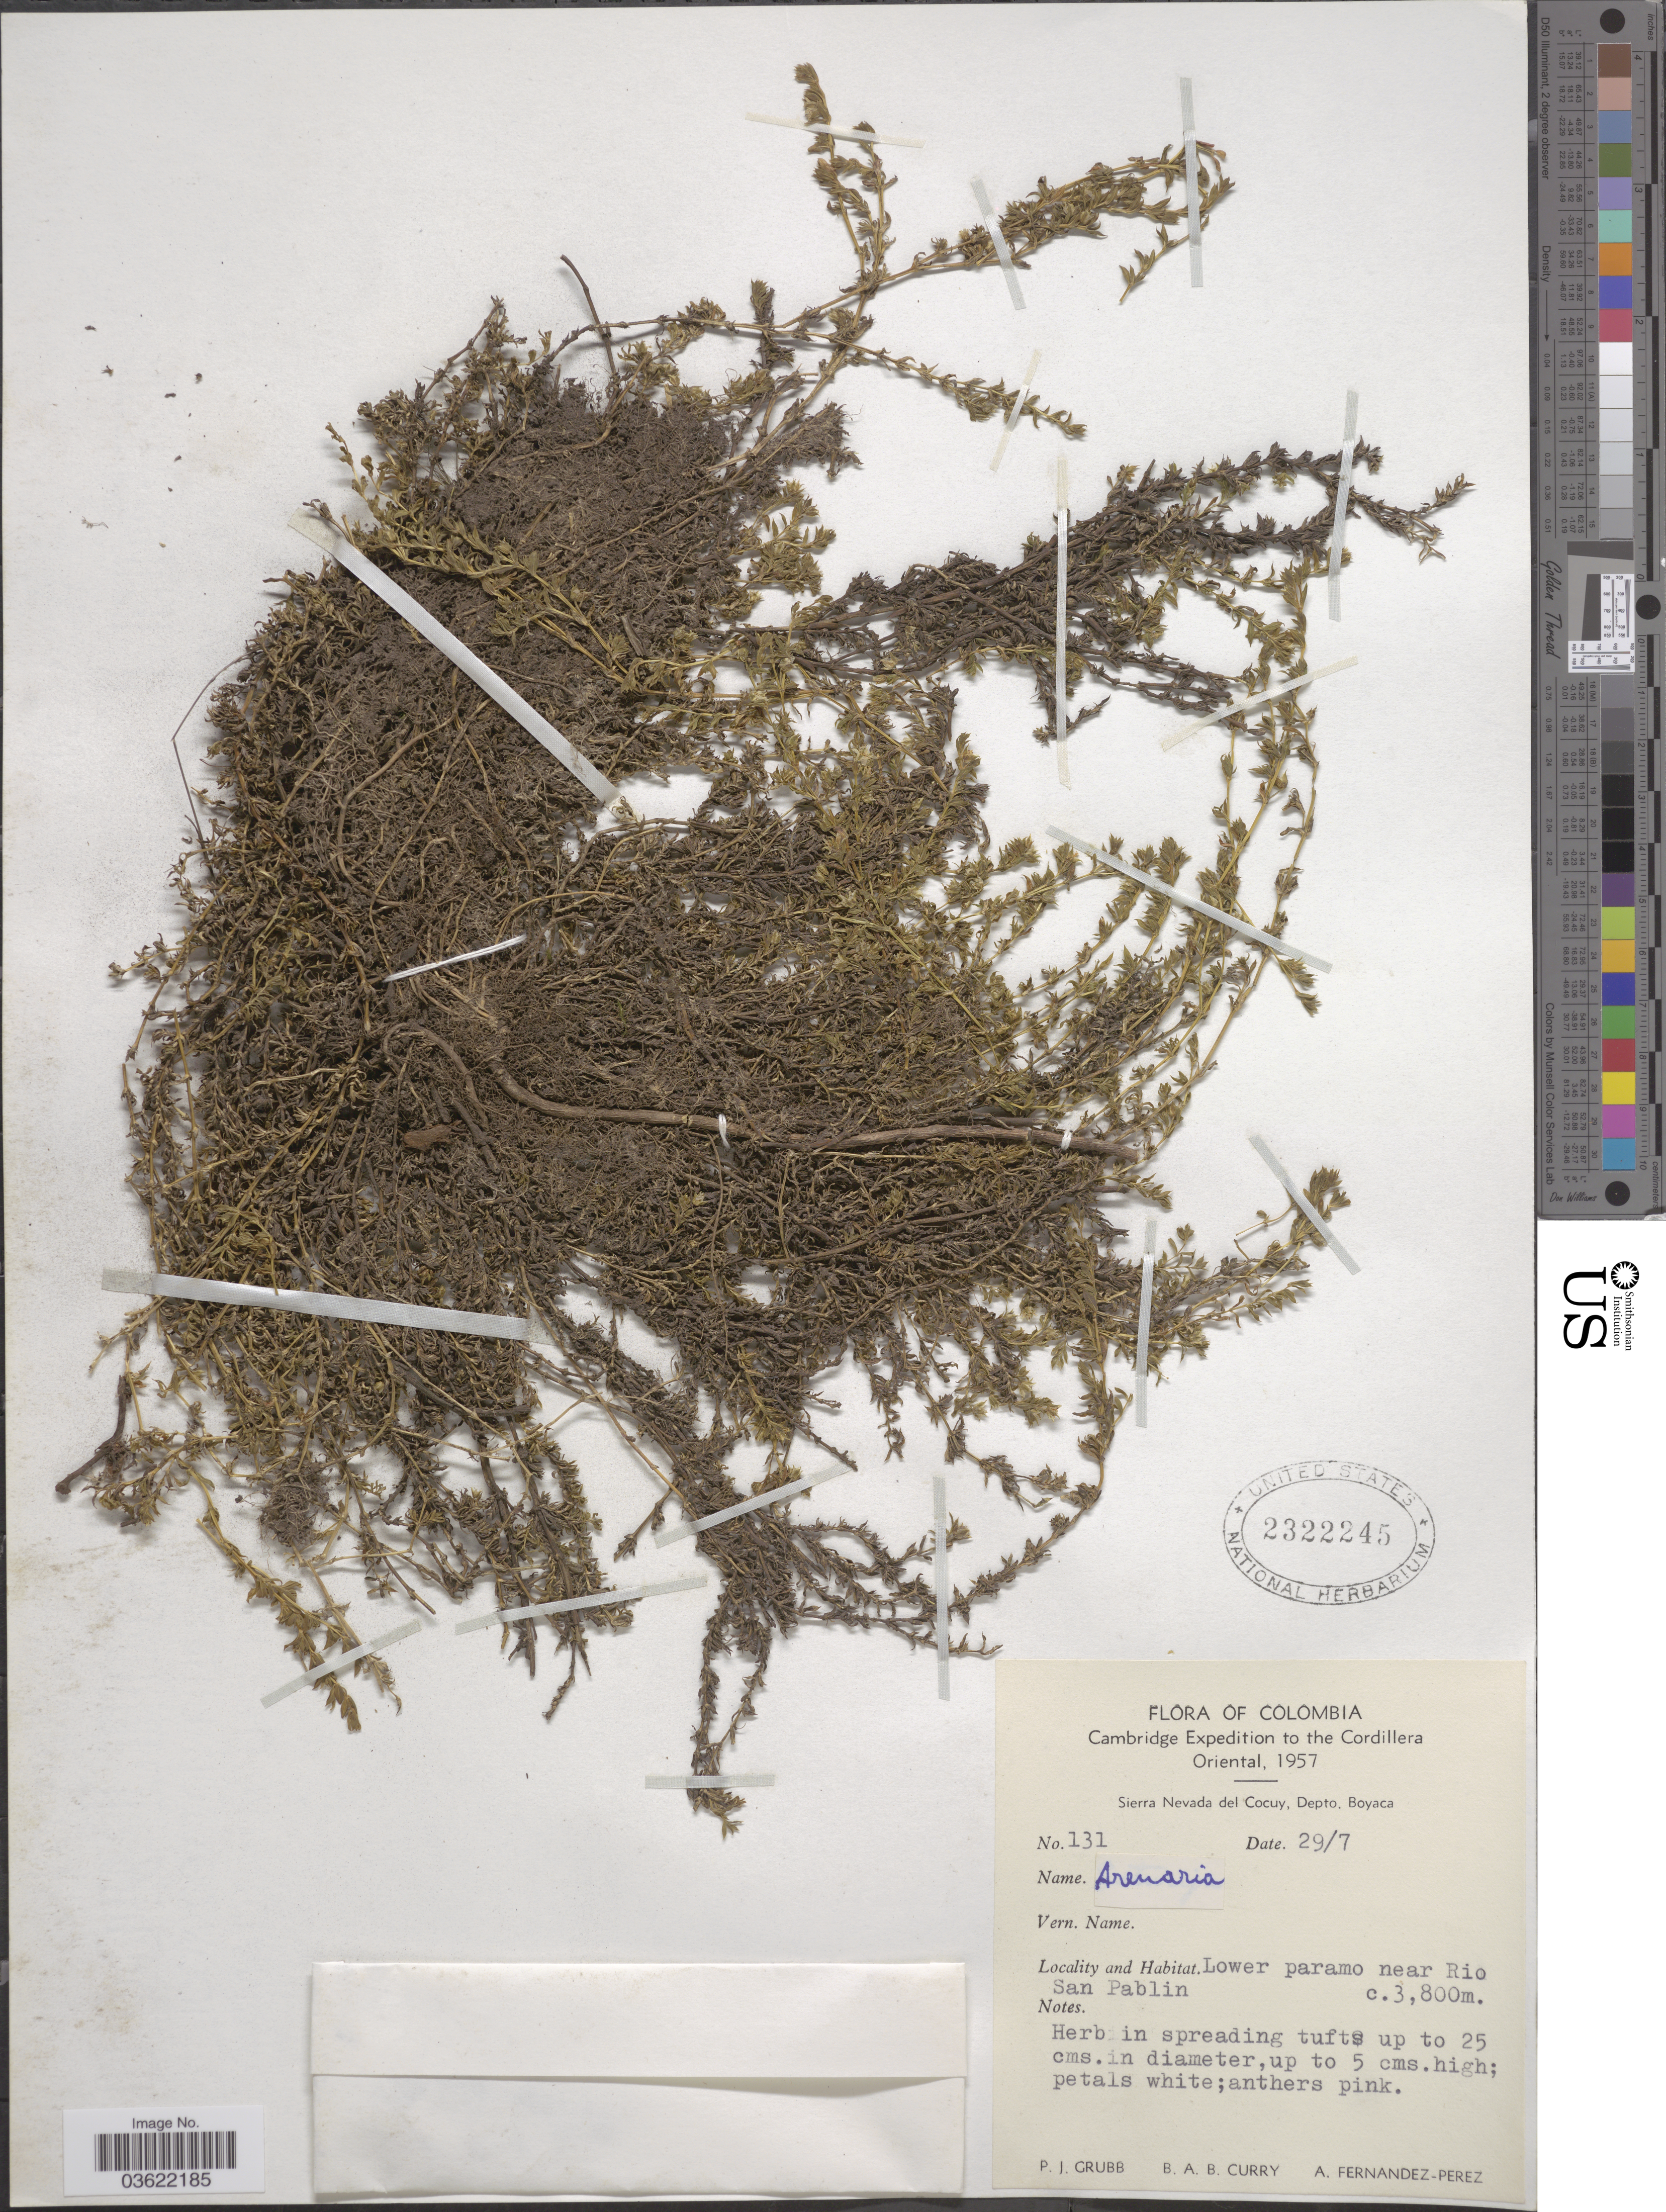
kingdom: Plantae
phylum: Tracheophyta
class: Magnoliopsida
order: Caryophyllales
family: Caryophyllaceae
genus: Arenaria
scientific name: Arenaria sp.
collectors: P. J. Grubb, B. A. B. Curry & A. Fernández-Pérez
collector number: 131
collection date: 1957-07-29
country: Colombia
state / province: Boyacá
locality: Cordillera Oriental. Sierra Nevada del Cocuy, Depto. Boyaca. Lower paramo near Rio San Pablin.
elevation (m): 3800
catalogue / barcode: US 2322245